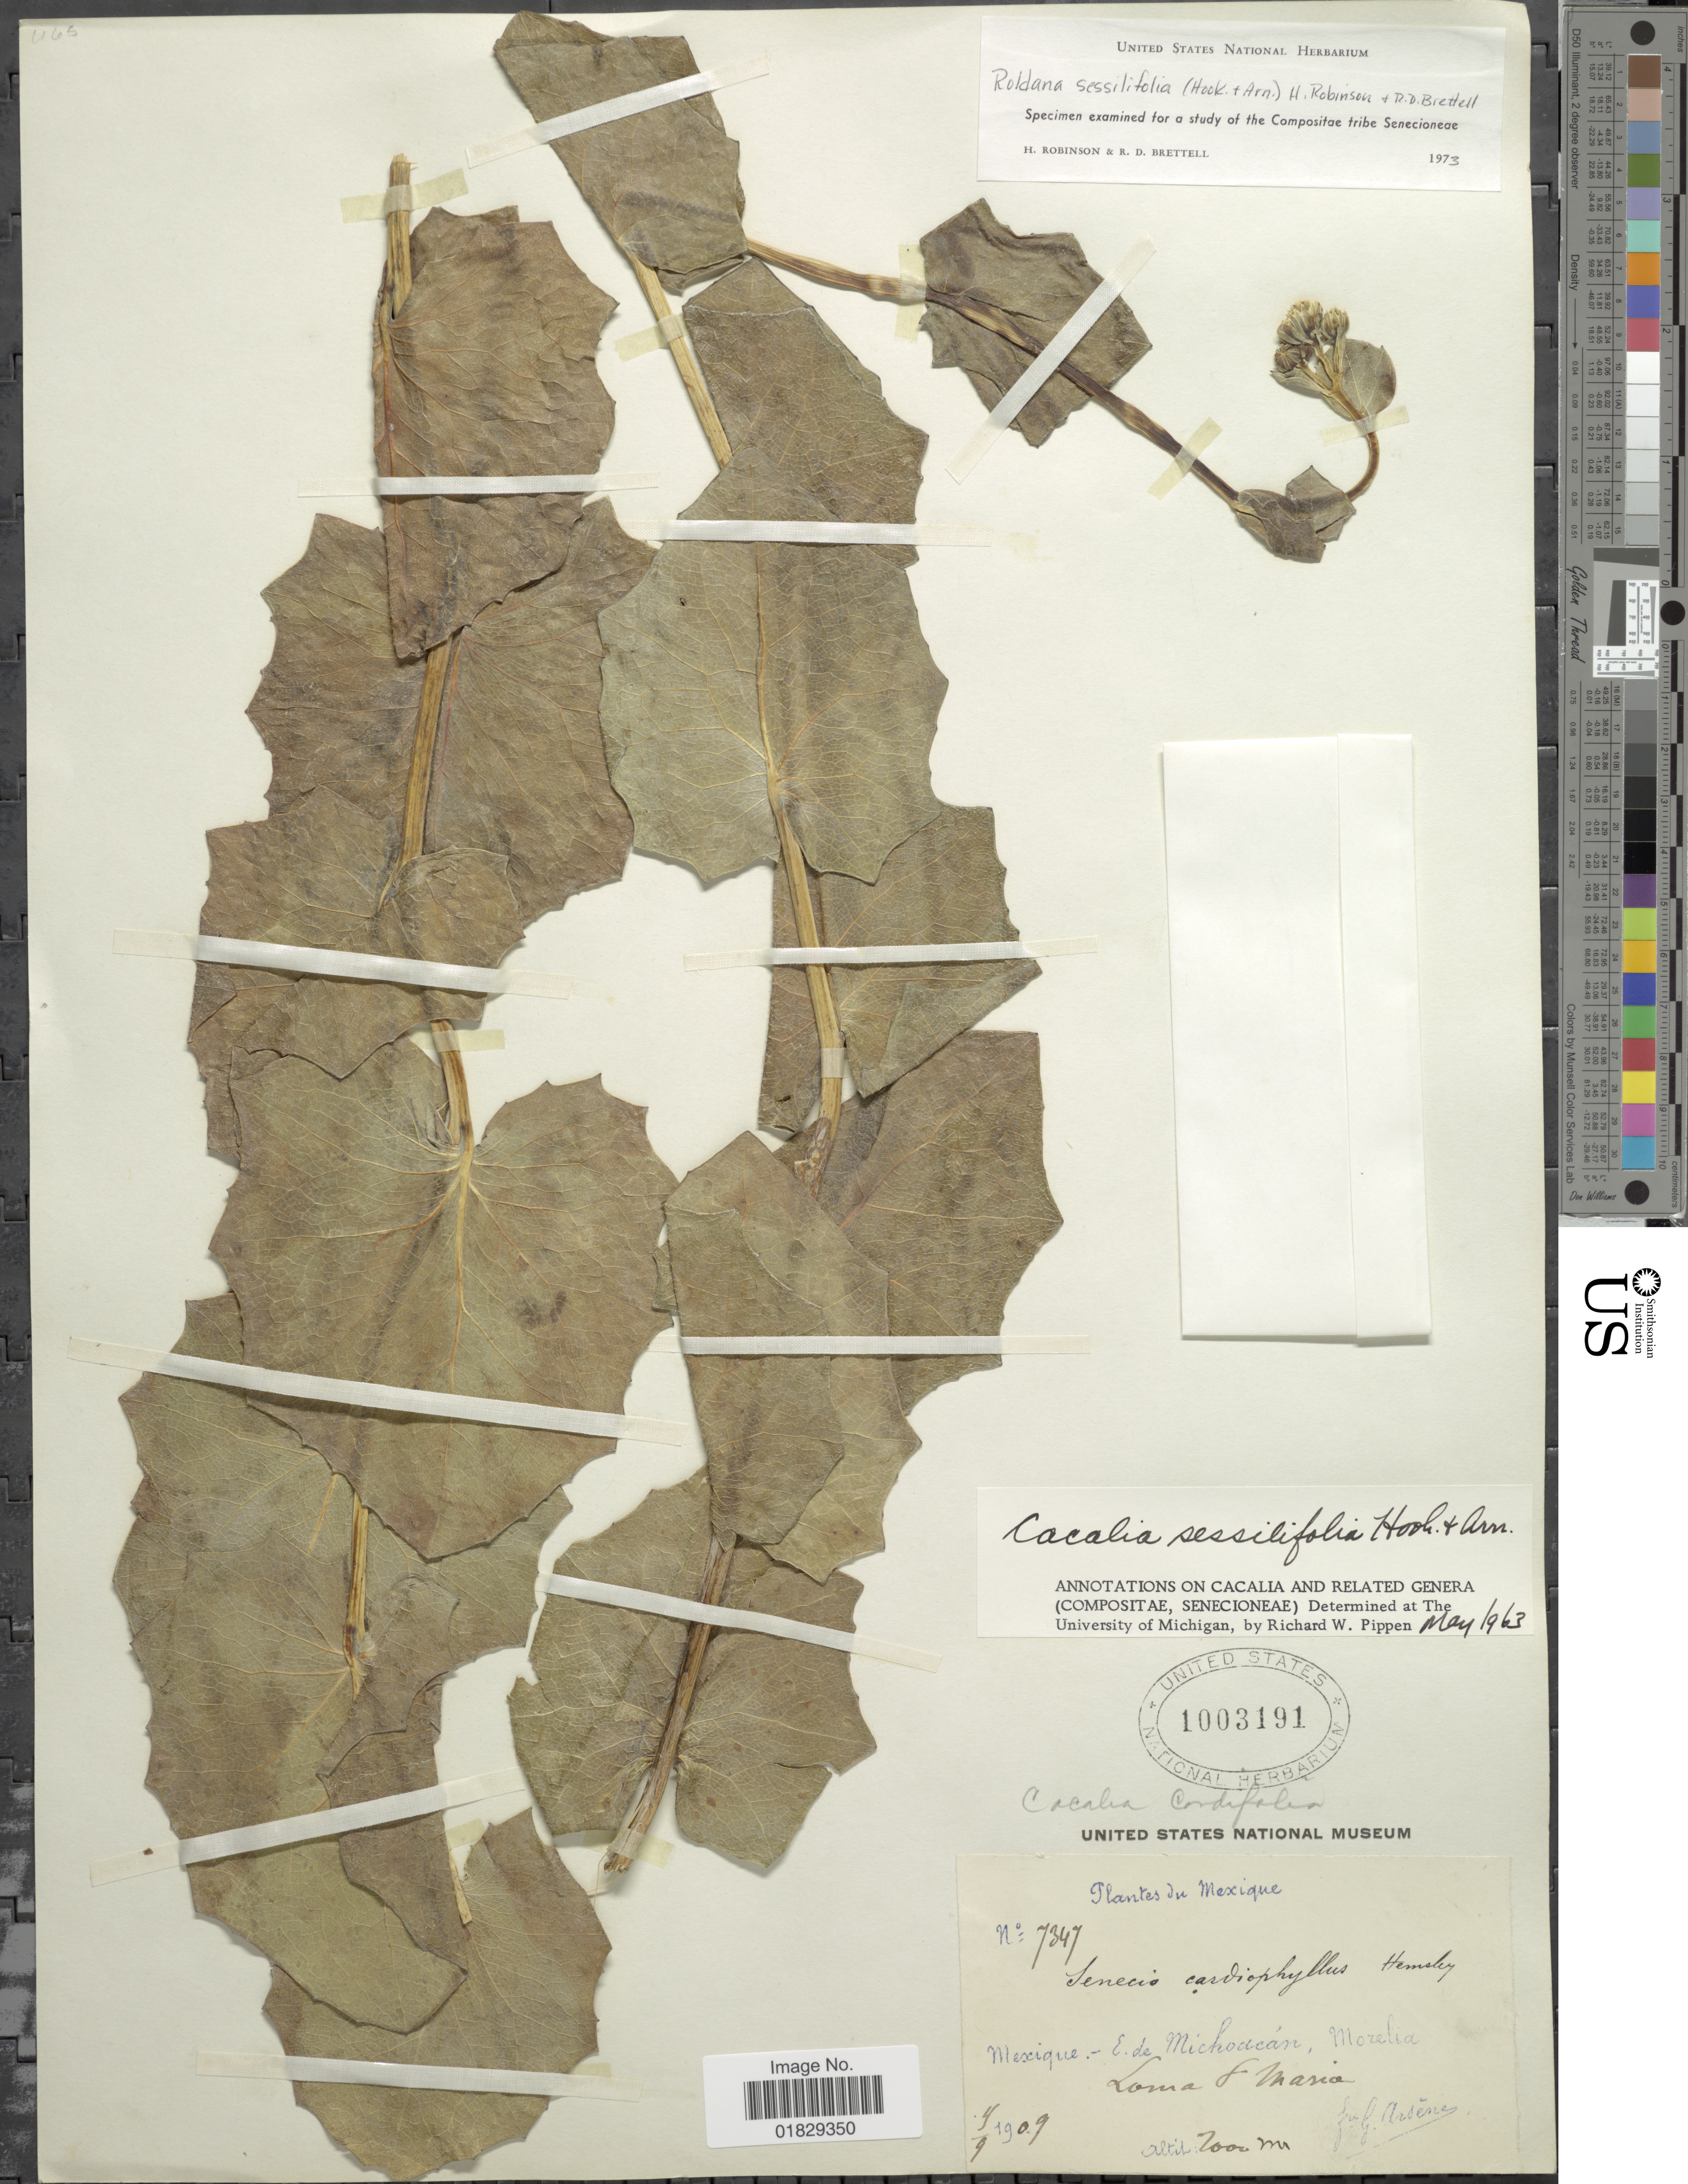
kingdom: Plantae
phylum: Tracheophyta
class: Magnoliopsida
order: Asterales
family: Asteraceae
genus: Roldana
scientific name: Roldana sessilifolia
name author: (Hook.) H. Rob. & Brettell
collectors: Bro. G. Arsène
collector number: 7347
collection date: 1909-09-15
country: Mexico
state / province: Michoacán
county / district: Morelia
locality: Loma St. Maria.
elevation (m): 2000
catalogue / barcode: US 1003191